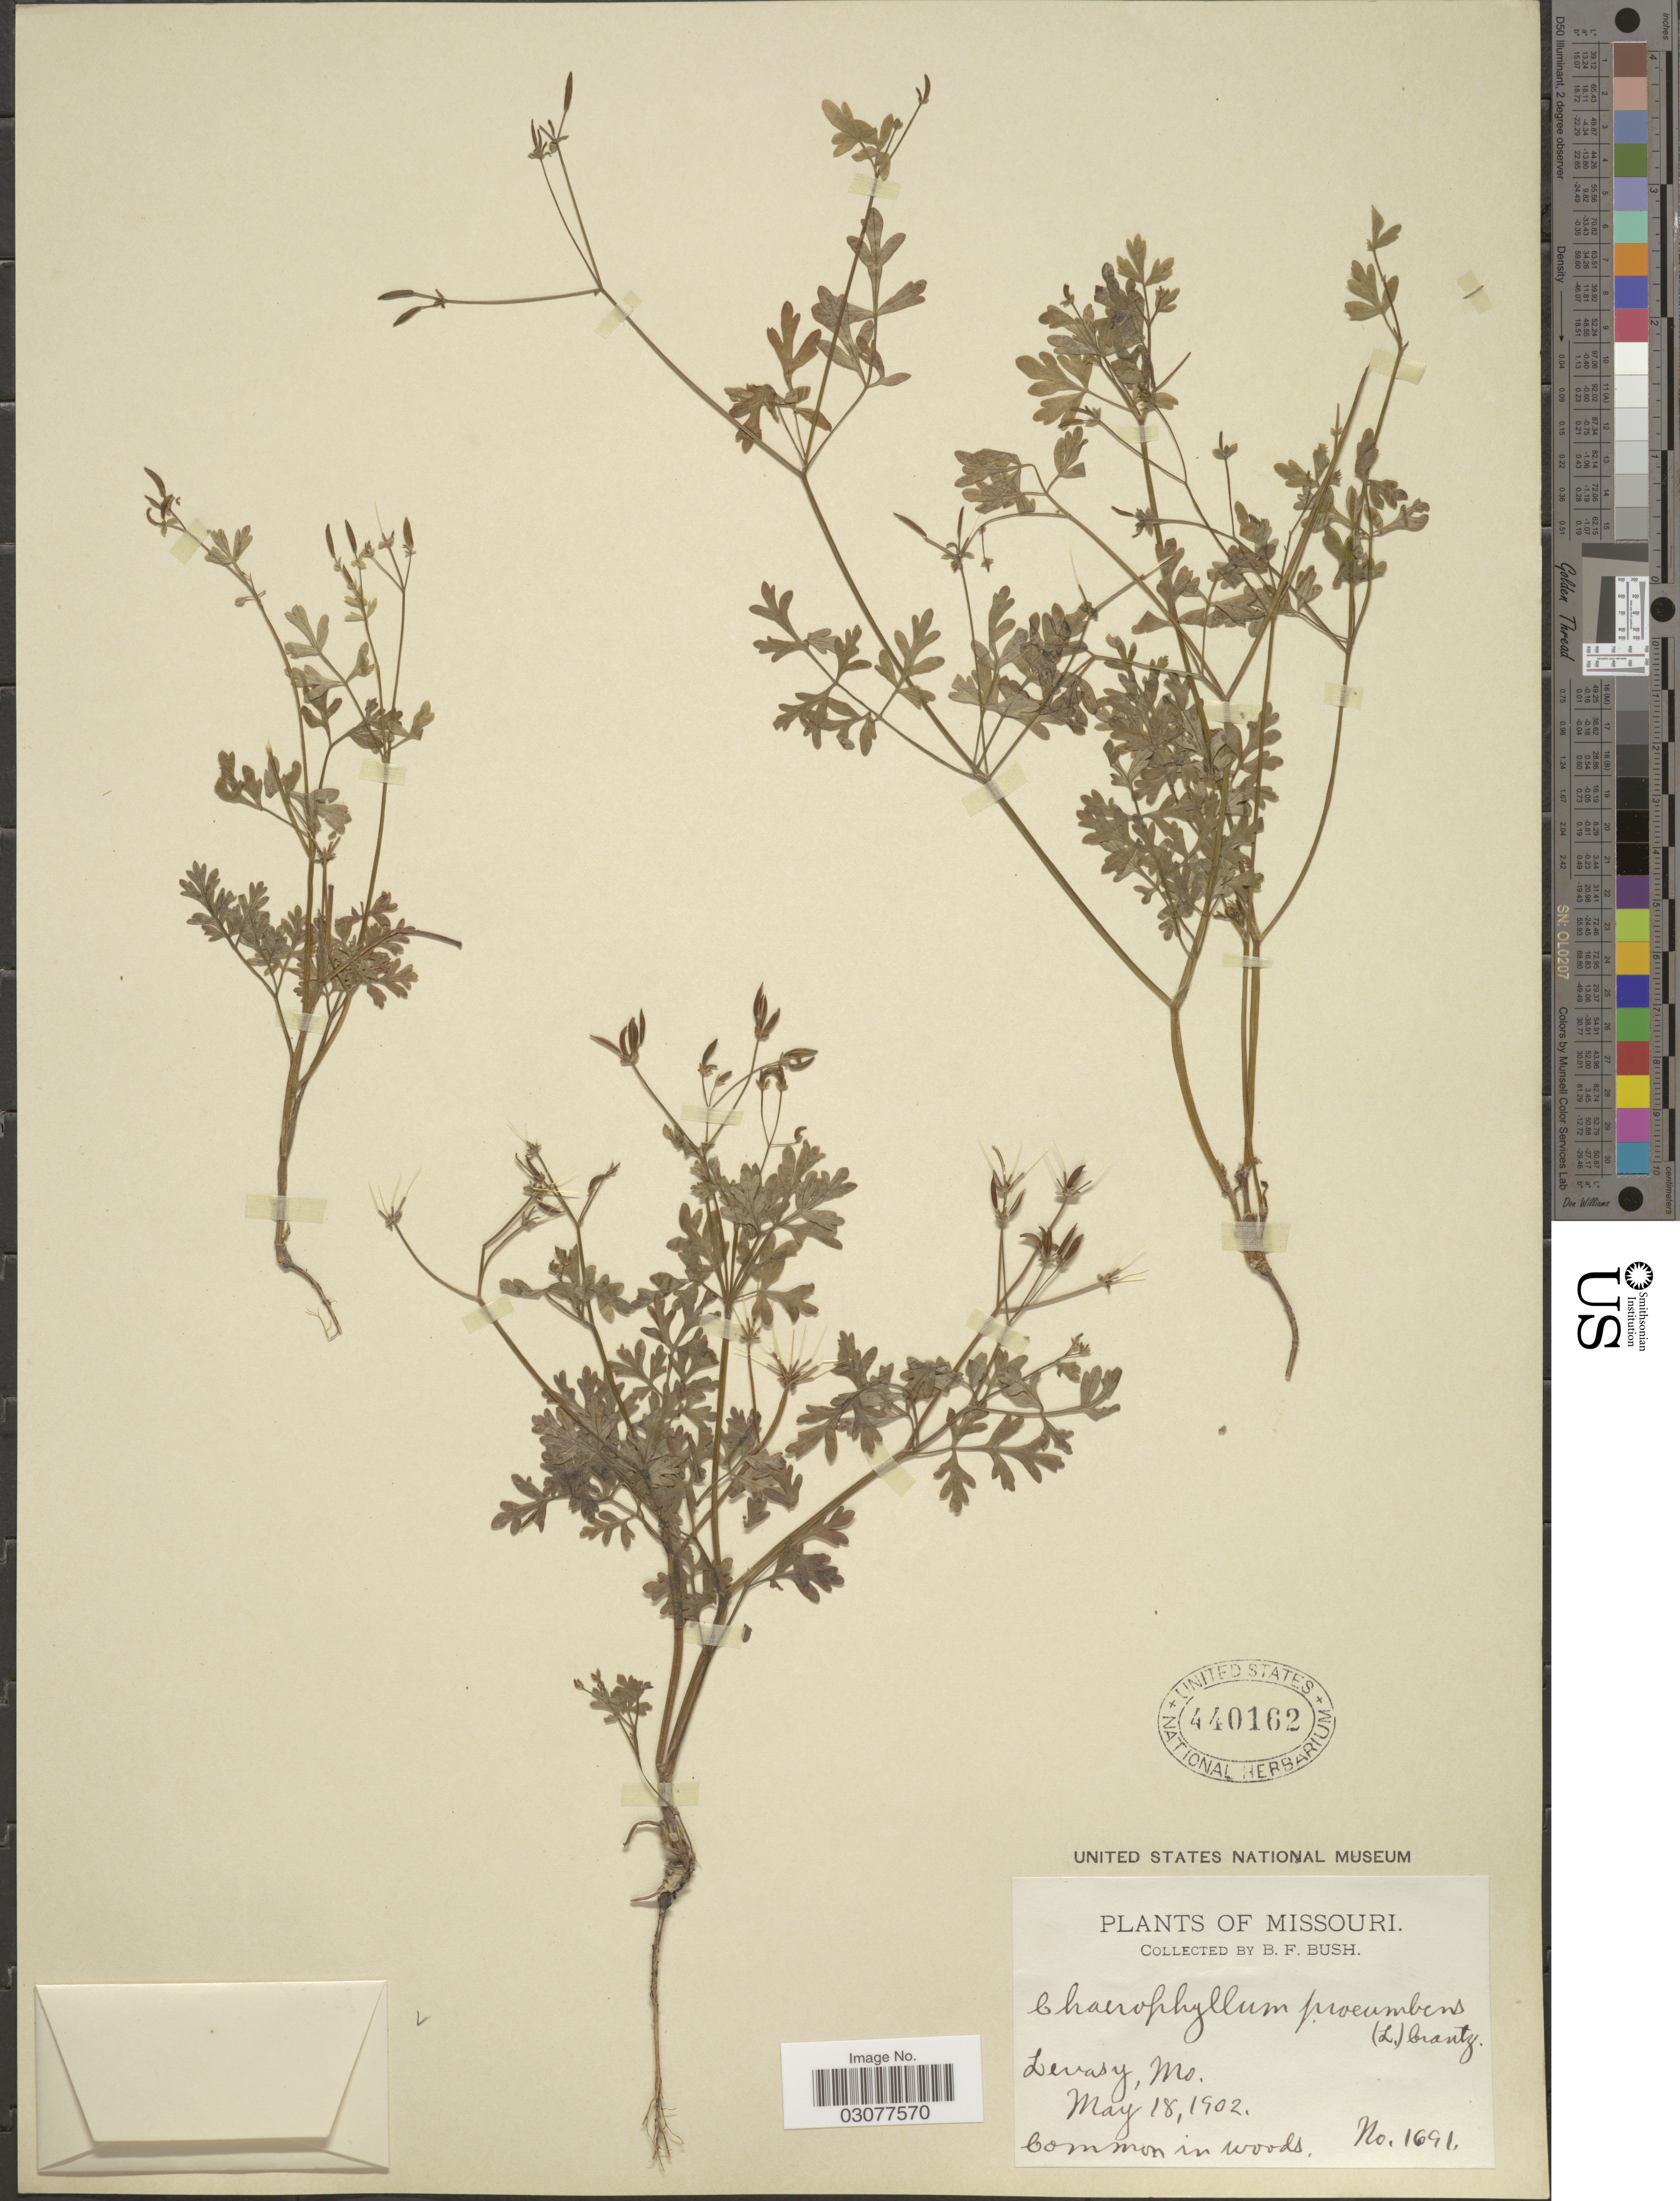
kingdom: Plantae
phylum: Tracheophyta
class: Magnoliopsida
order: Apiales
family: Apiaceae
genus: Chaerophyllum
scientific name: Chaerophyllum procumbens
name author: (L.) Crantz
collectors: B. F. Bush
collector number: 1691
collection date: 1902-05-18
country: United States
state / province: Missouri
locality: Levasy.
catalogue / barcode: US 440162